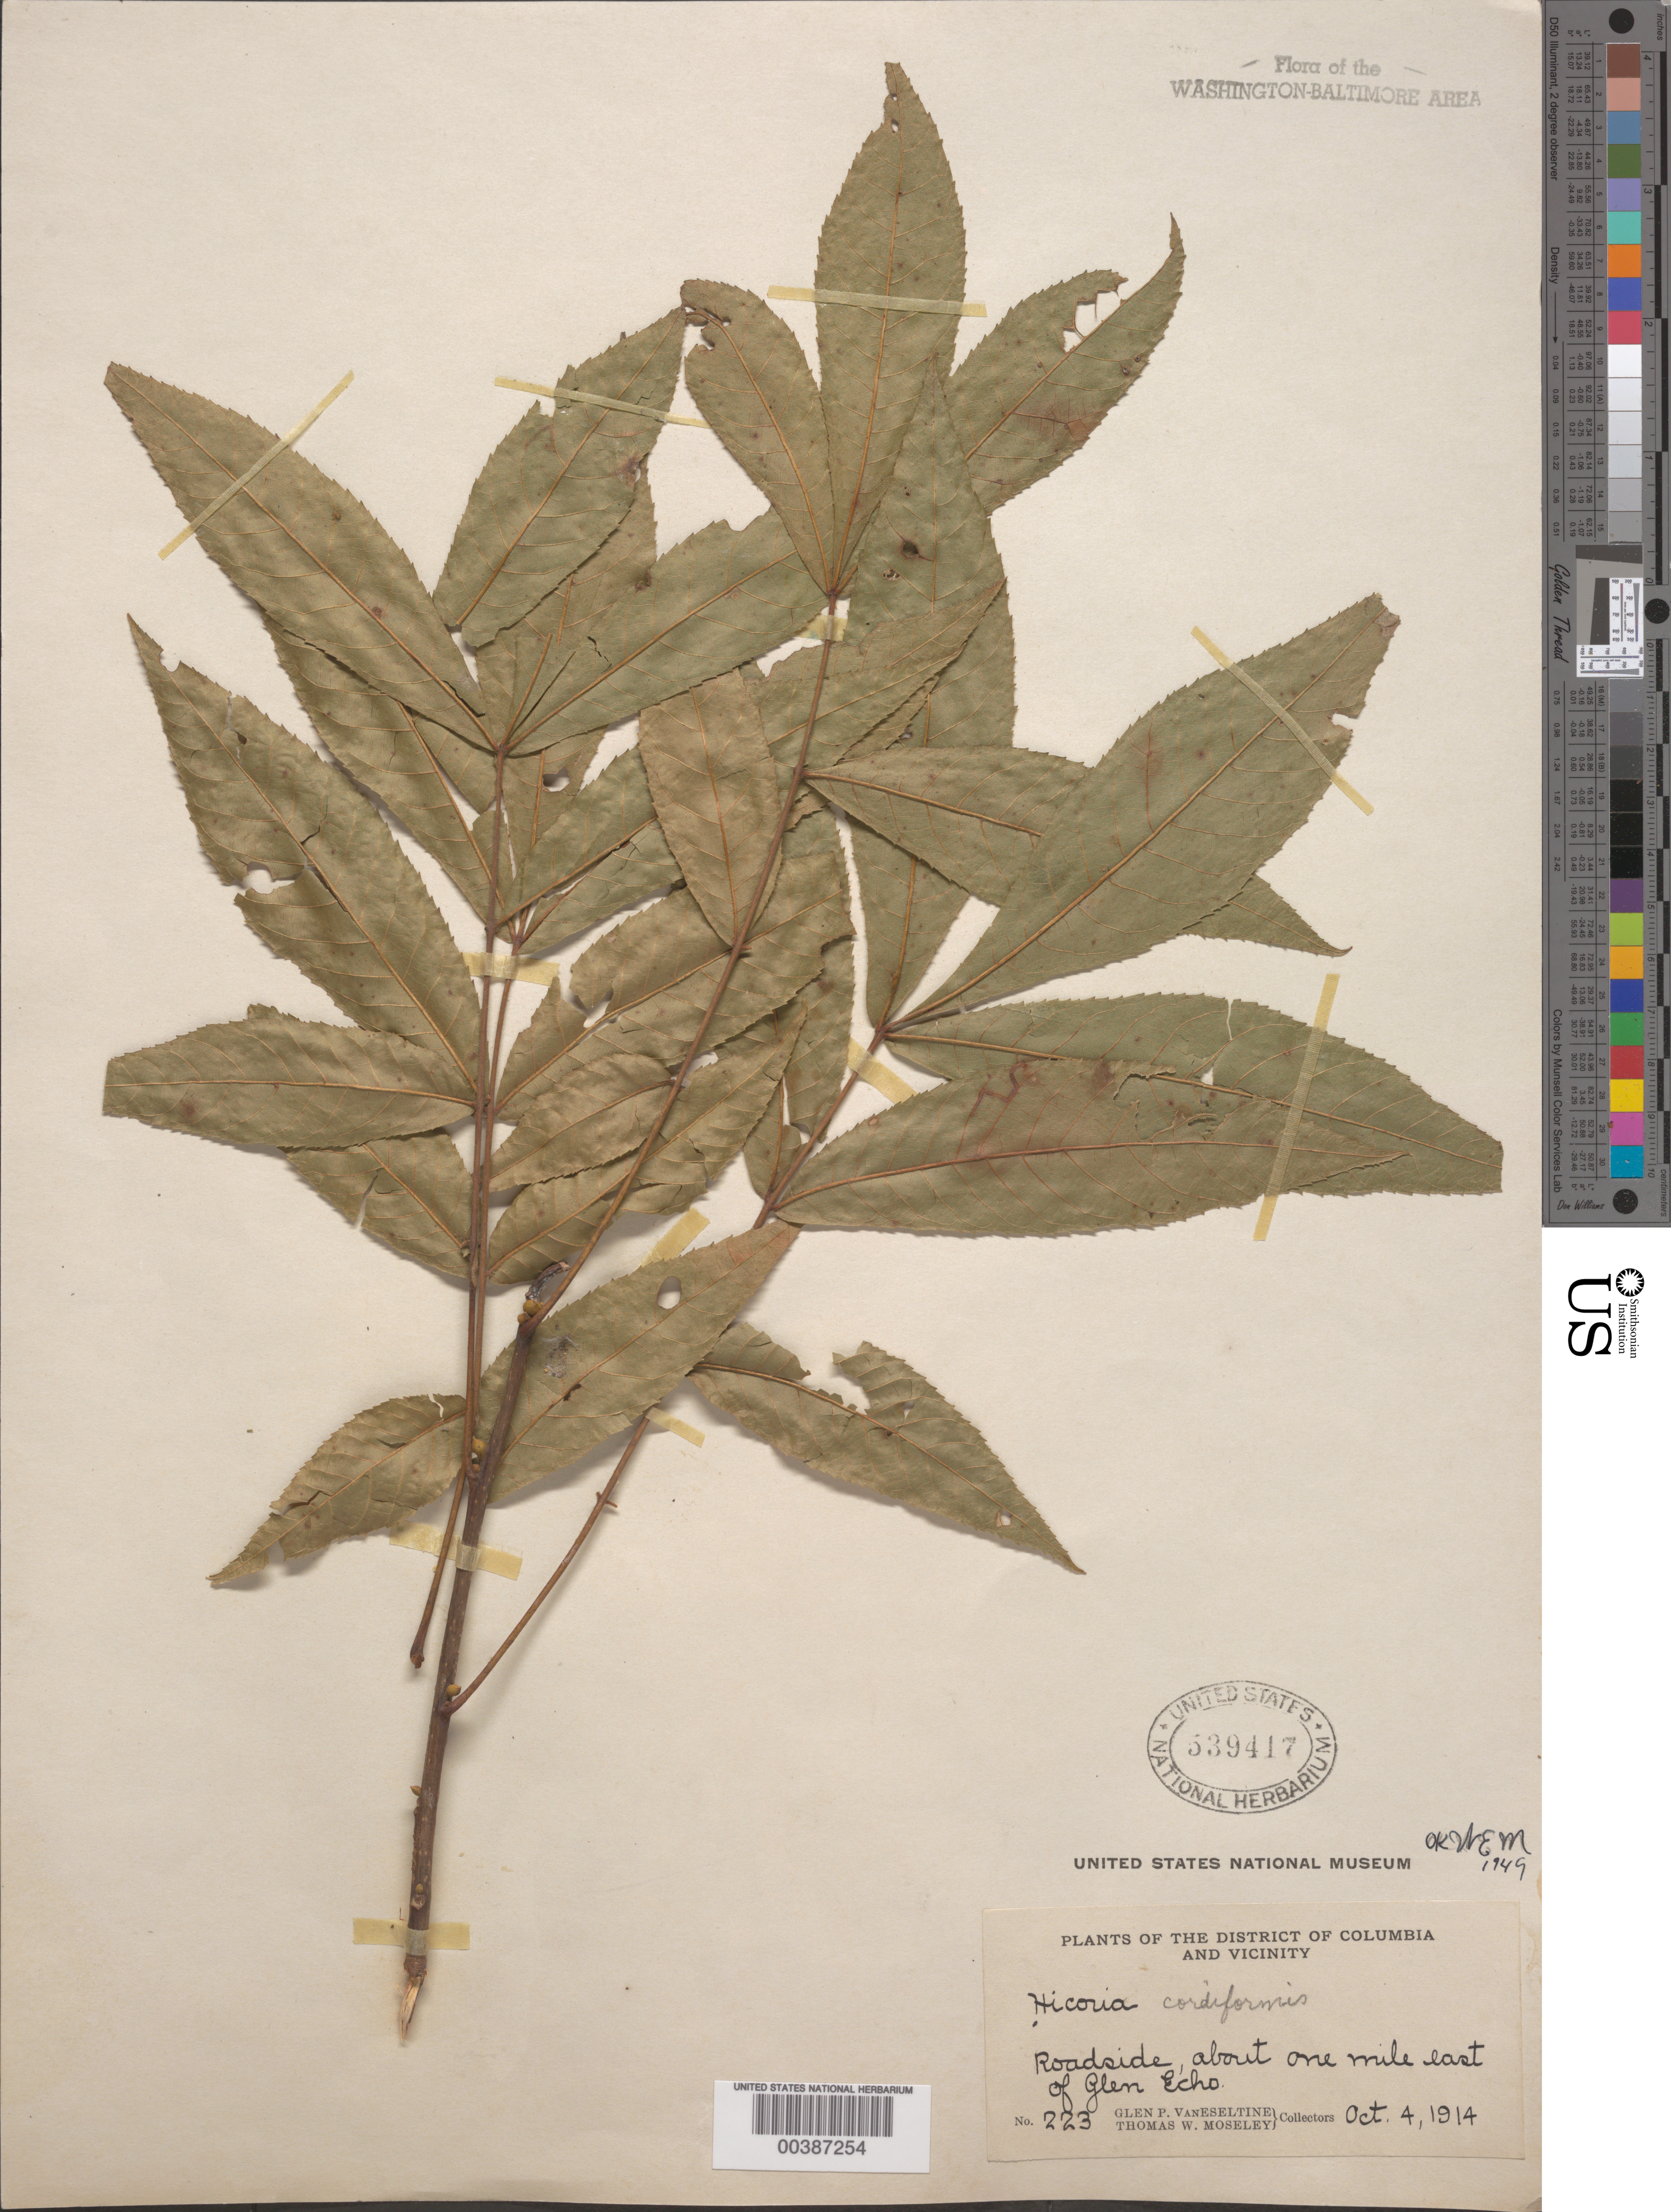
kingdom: Plantae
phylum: Tracheophyta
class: Magnoliopsida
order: Fagales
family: Juglandaceae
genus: Carya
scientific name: Carya cordiformis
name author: (Wangenh.) K. Koch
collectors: G. P. Van Eseltine & T. Moseley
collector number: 223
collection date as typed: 04 Oct 1914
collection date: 1914-10-04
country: United States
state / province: Maryland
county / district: Montgomery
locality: East of Glen Echo, roadside C. & O. Canal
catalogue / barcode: US 539417